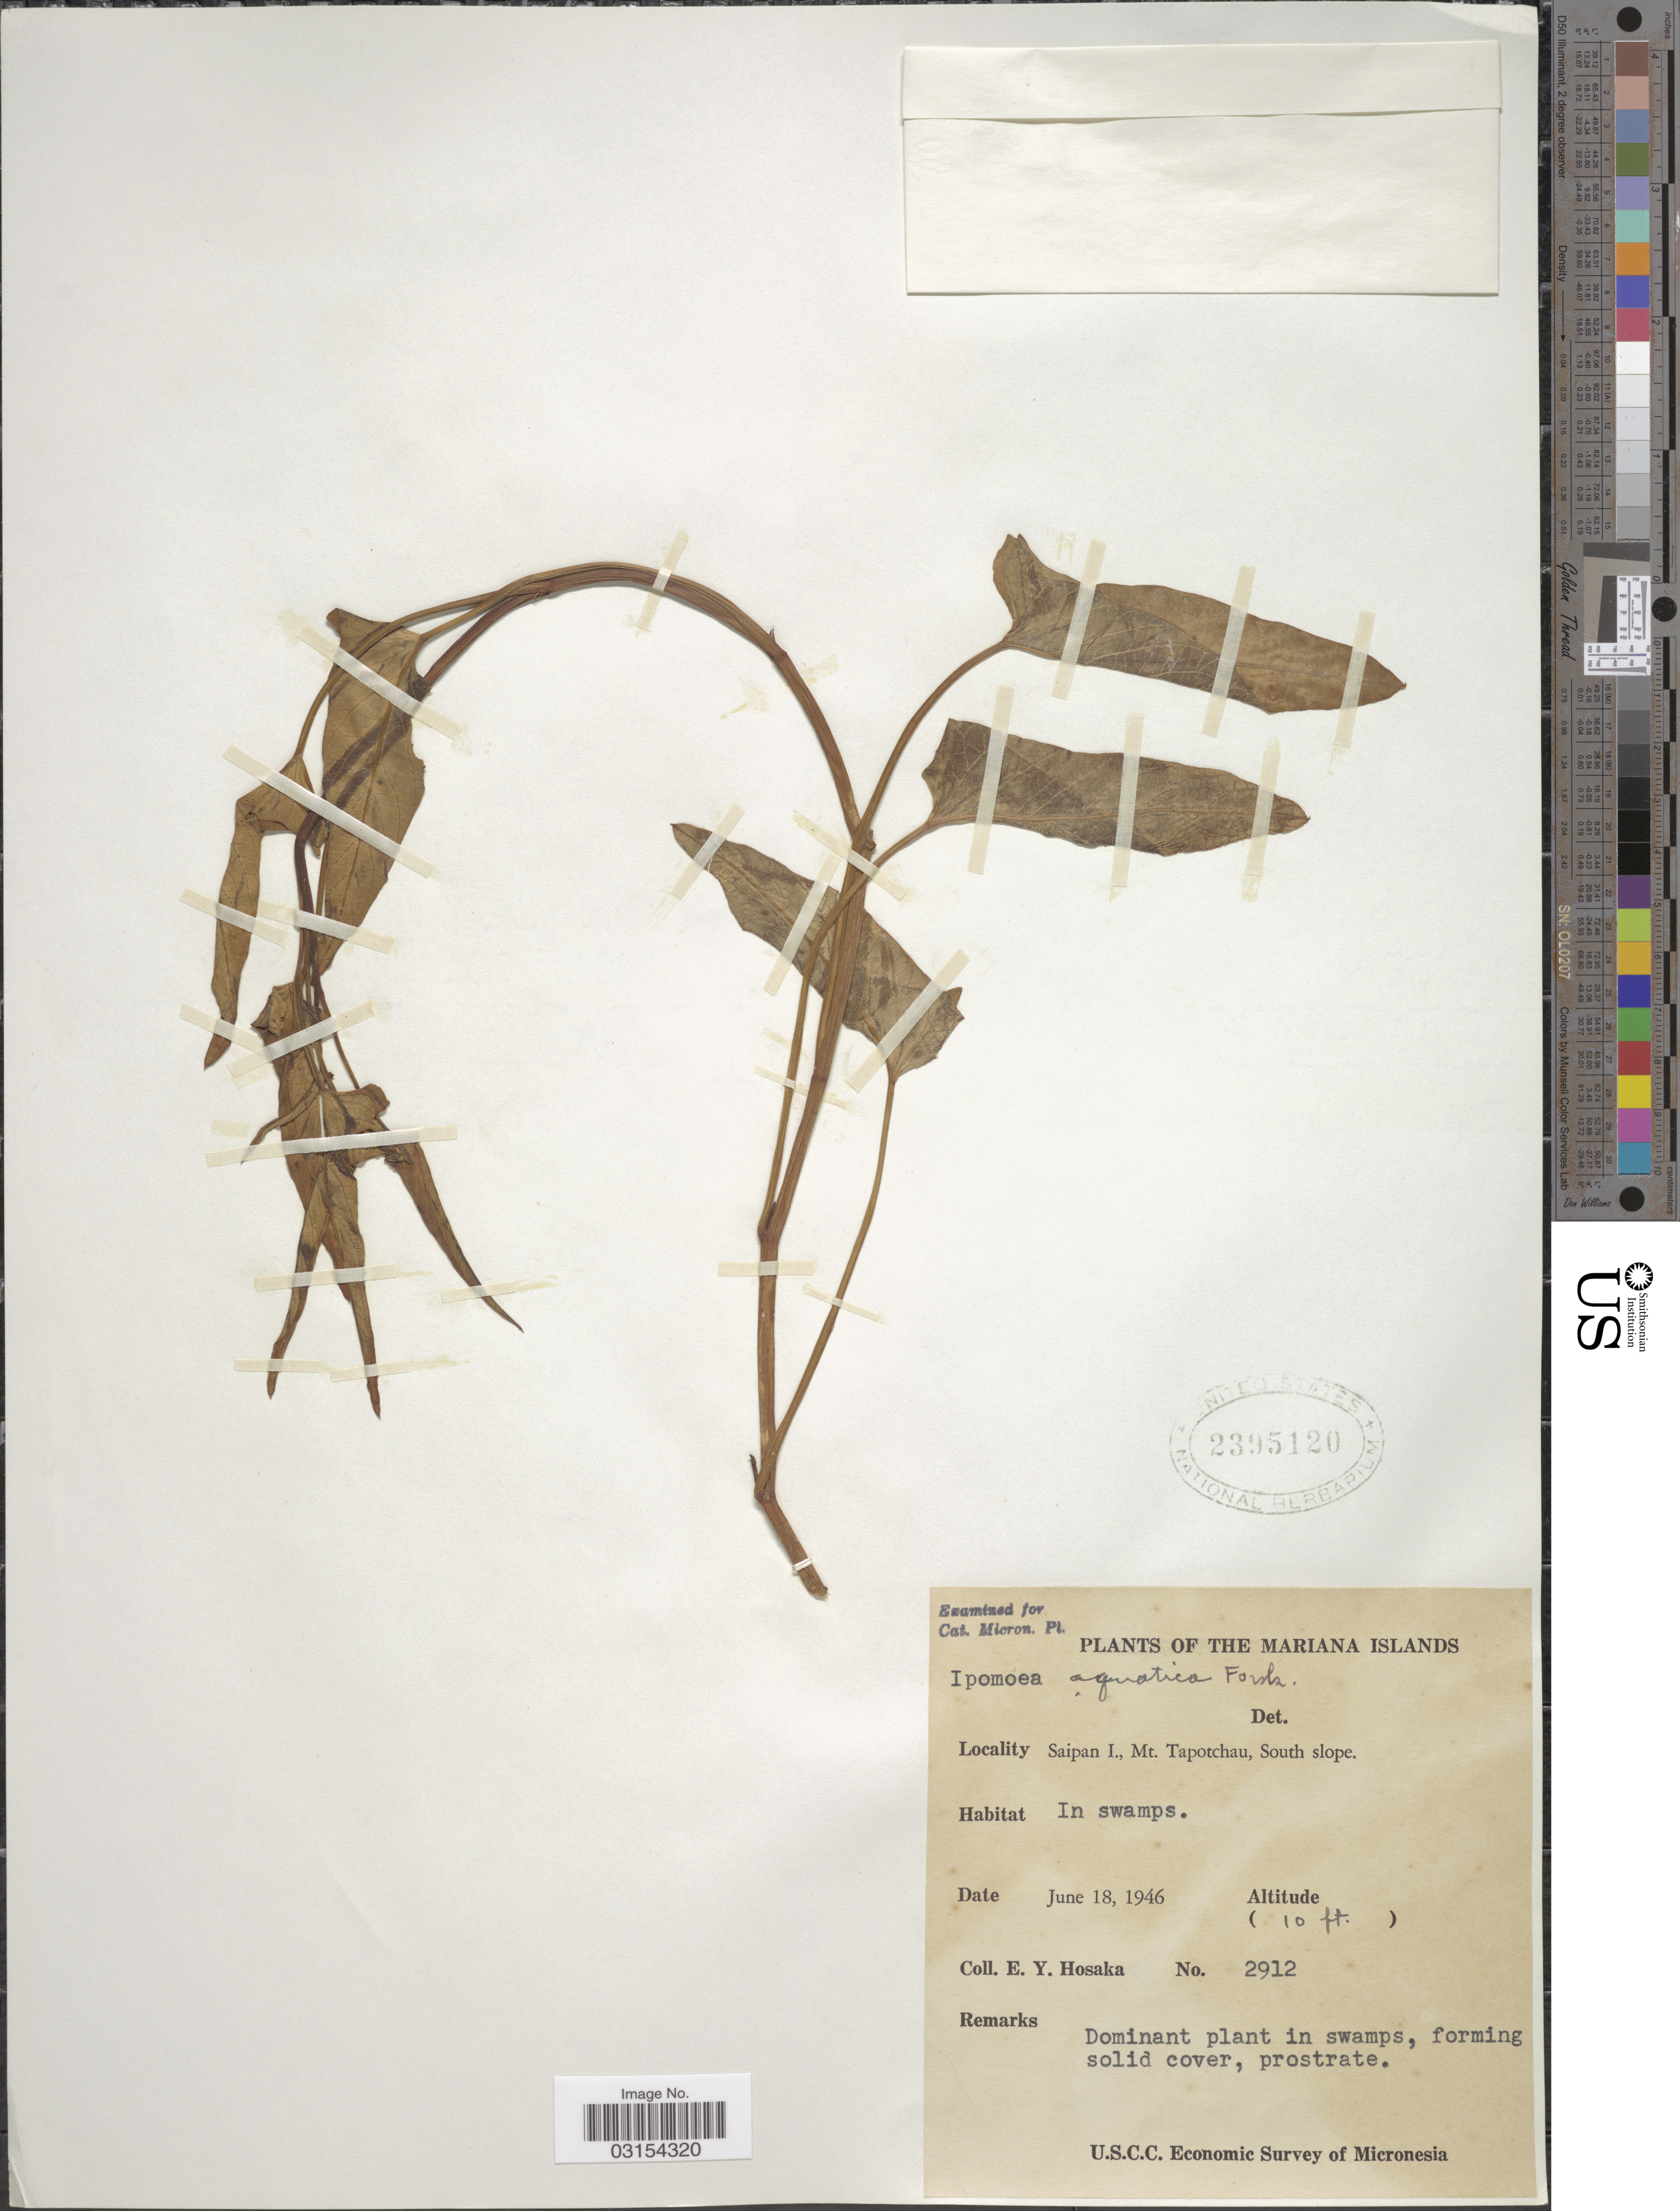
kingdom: Plantae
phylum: Tracheophyta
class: Magnoliopsida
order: Solanales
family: Convolvulaceae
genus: Ipomoea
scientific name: Ipomoea aquatica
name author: Forssk.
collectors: E. Y. Hosaka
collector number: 2912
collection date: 1946-06-18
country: Northern Mariana Islands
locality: The Mariana Islands. Saipan I., Mt. Tapotchau, South slope.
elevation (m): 3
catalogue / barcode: US 2395120